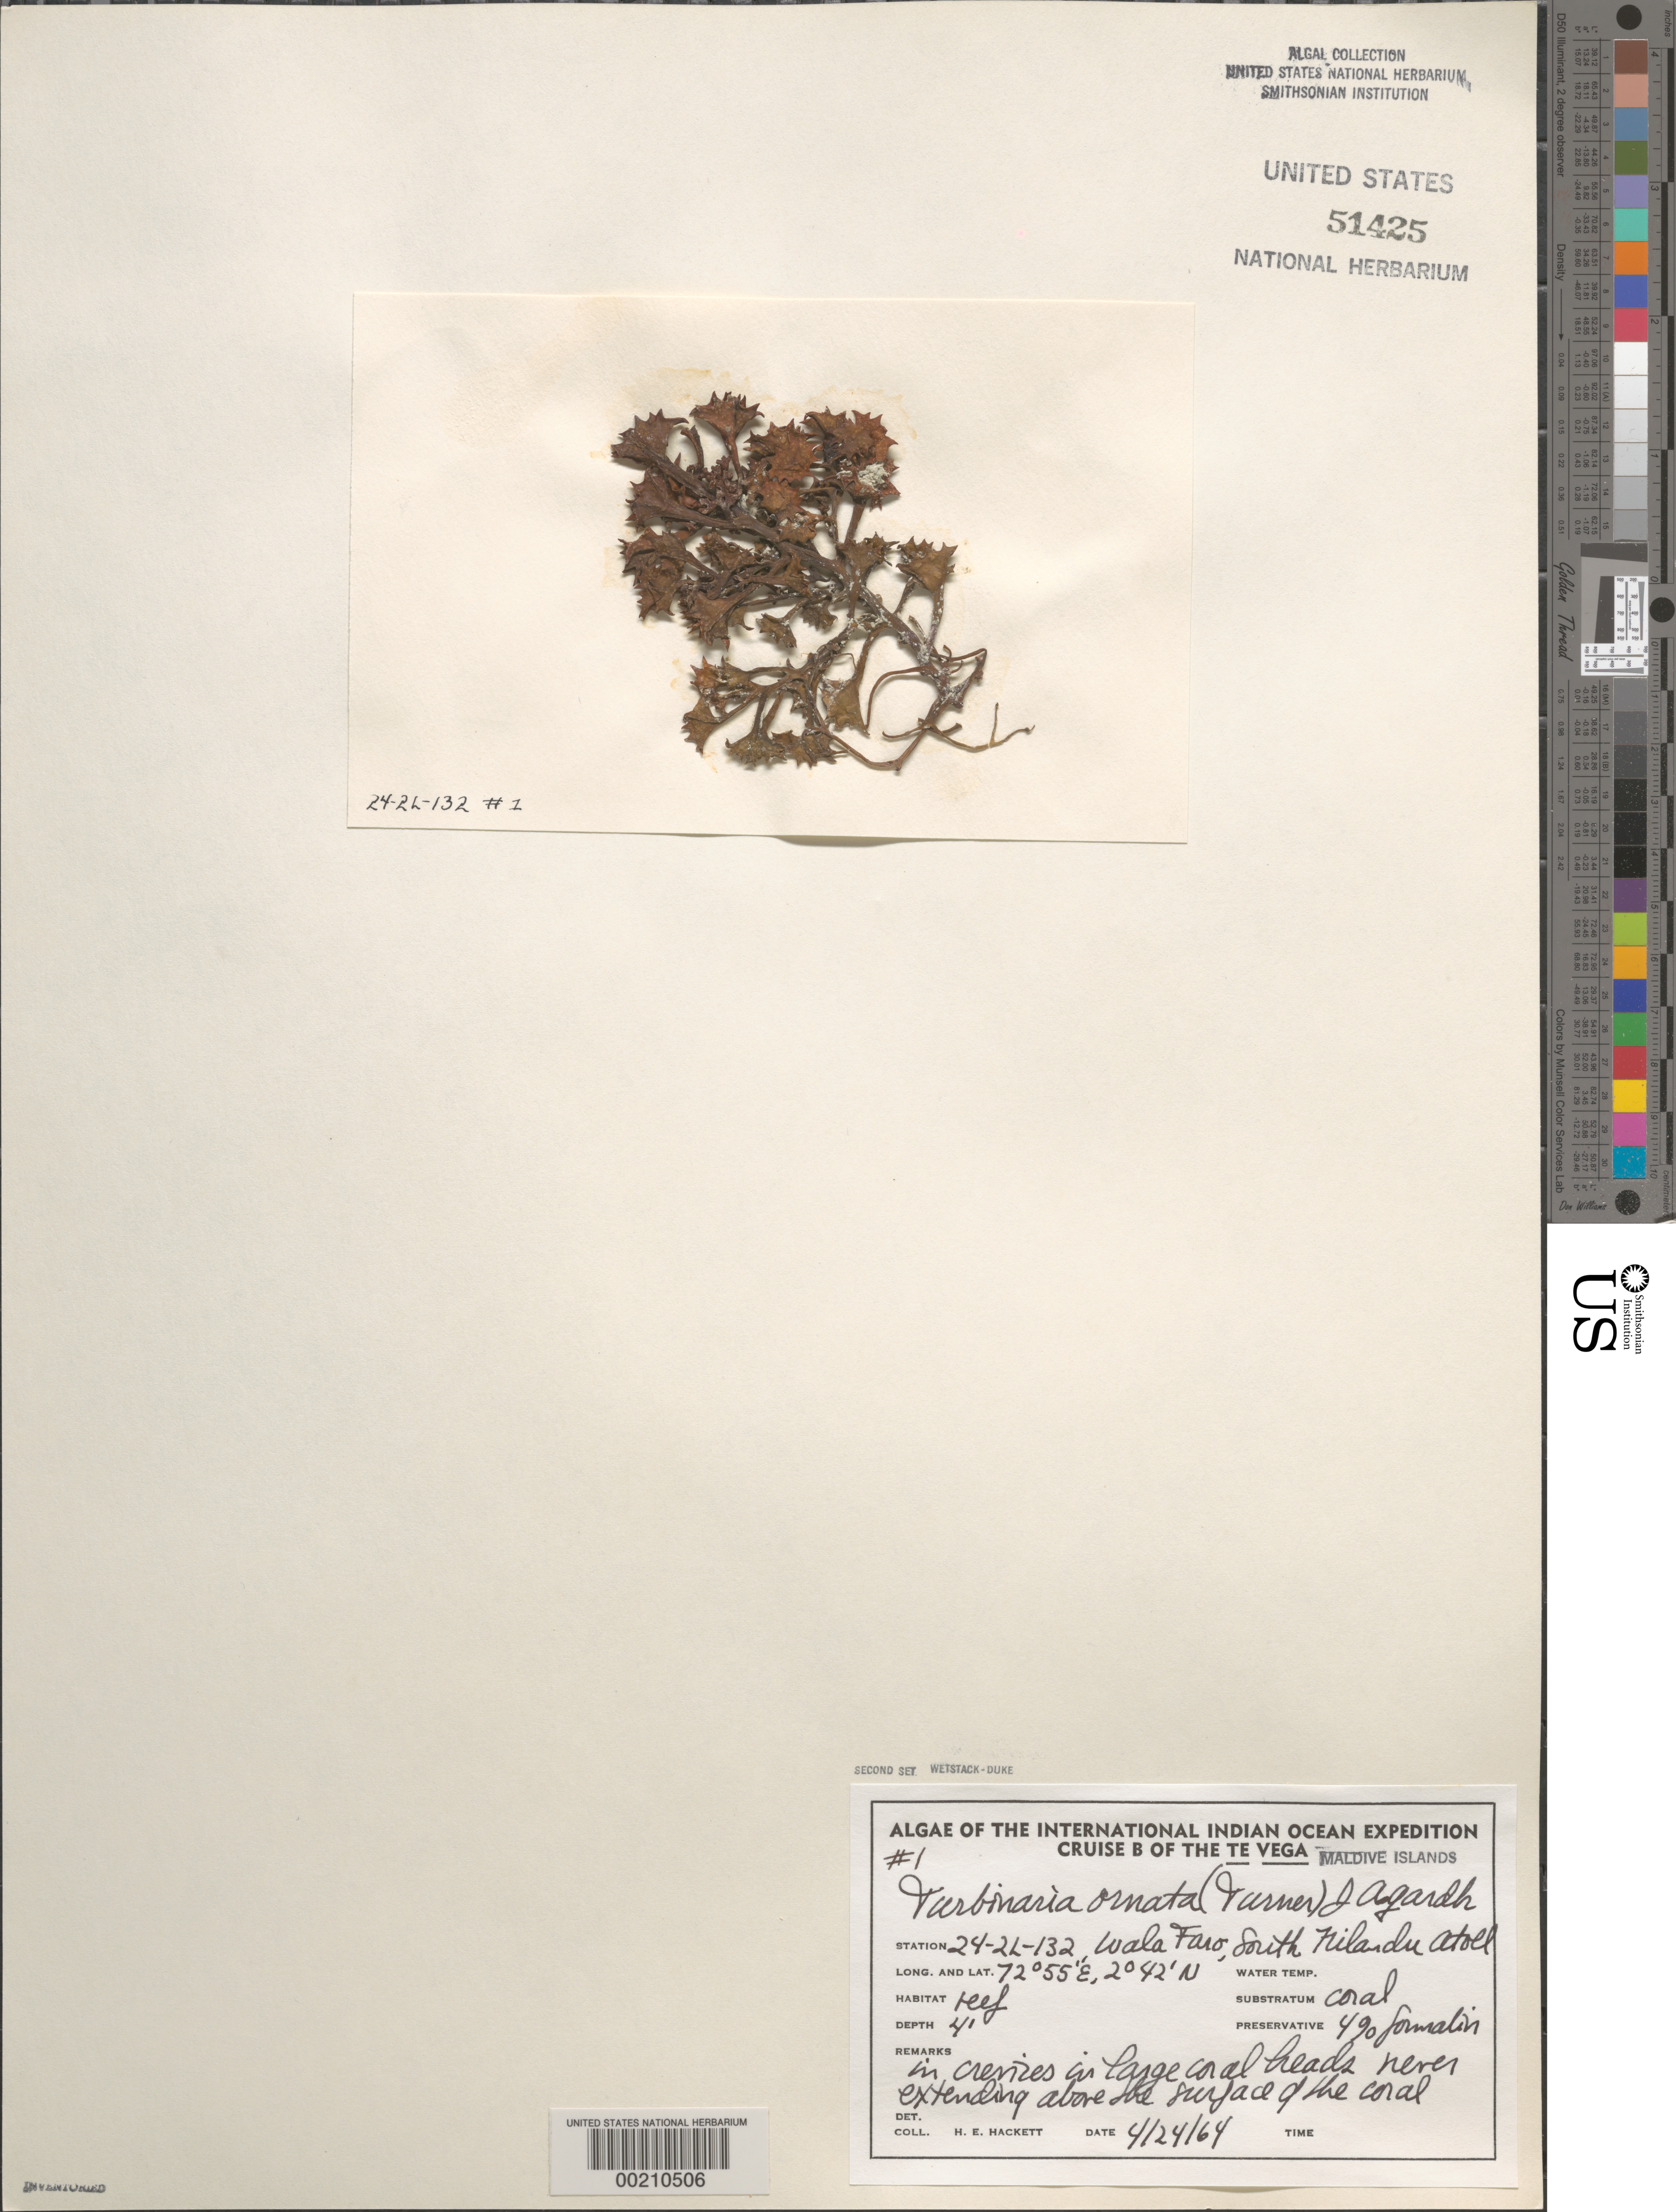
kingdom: Chromista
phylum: Ochrophyta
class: Phaeophyceae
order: Fucales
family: Sargassaceae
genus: Turbinaria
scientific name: Turbinaria ornata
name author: (Turner) J. Agardh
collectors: H. E. Hackett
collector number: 1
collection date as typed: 24 Apr 1964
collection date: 1964-04-24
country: Maldive Islands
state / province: Daalu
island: South Nilandu Atoll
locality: Wala Faro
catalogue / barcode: US 51425